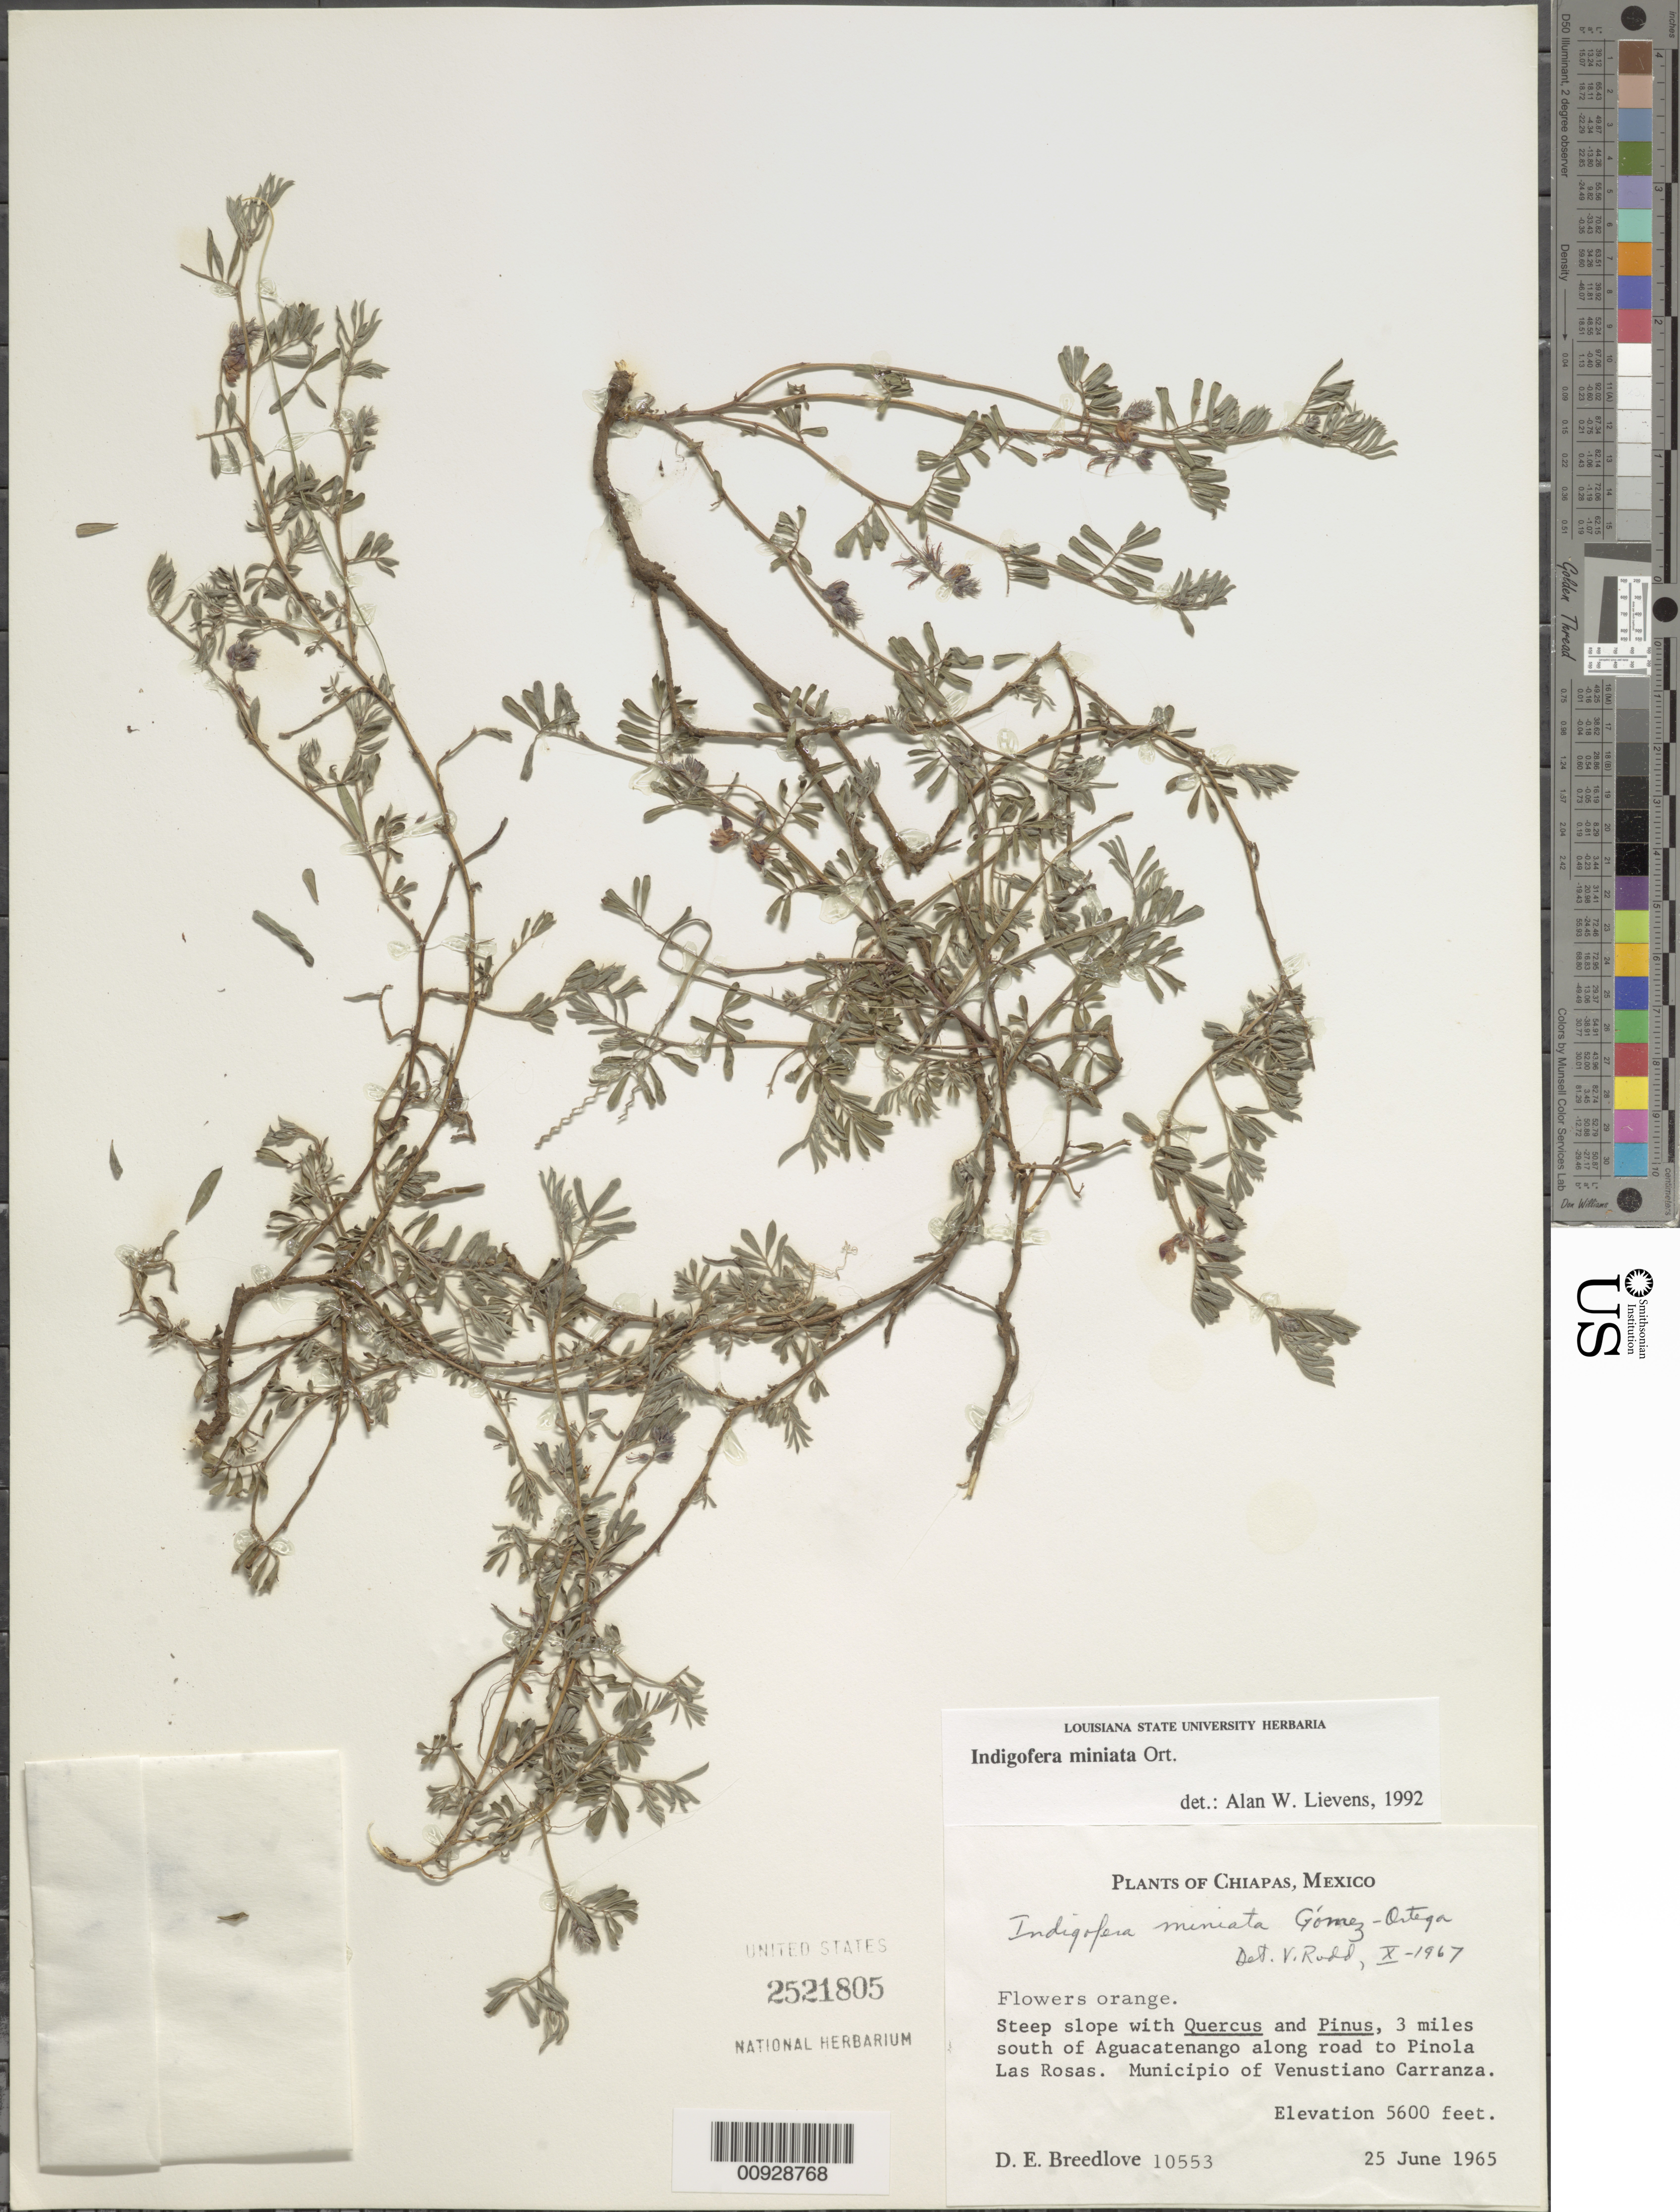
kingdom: Plantae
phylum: Tracheophyta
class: Magnoliopsida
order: Fabales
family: Fabaceae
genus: Indigofera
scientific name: Indigofera miniata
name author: Orteg.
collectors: D. E. Breedlove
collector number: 10553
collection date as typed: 25 Jun 1965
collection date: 1965-06-25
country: Mexico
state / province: Chiapas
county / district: Venustiano Carranza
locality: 3 miles south of Aguacatenango along road to Pinola Las Rosas. Municipio of Venustiano Carranza, Chiapas.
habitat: Steep slope with Quercus and Pinus.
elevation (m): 1707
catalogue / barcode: US 2521805